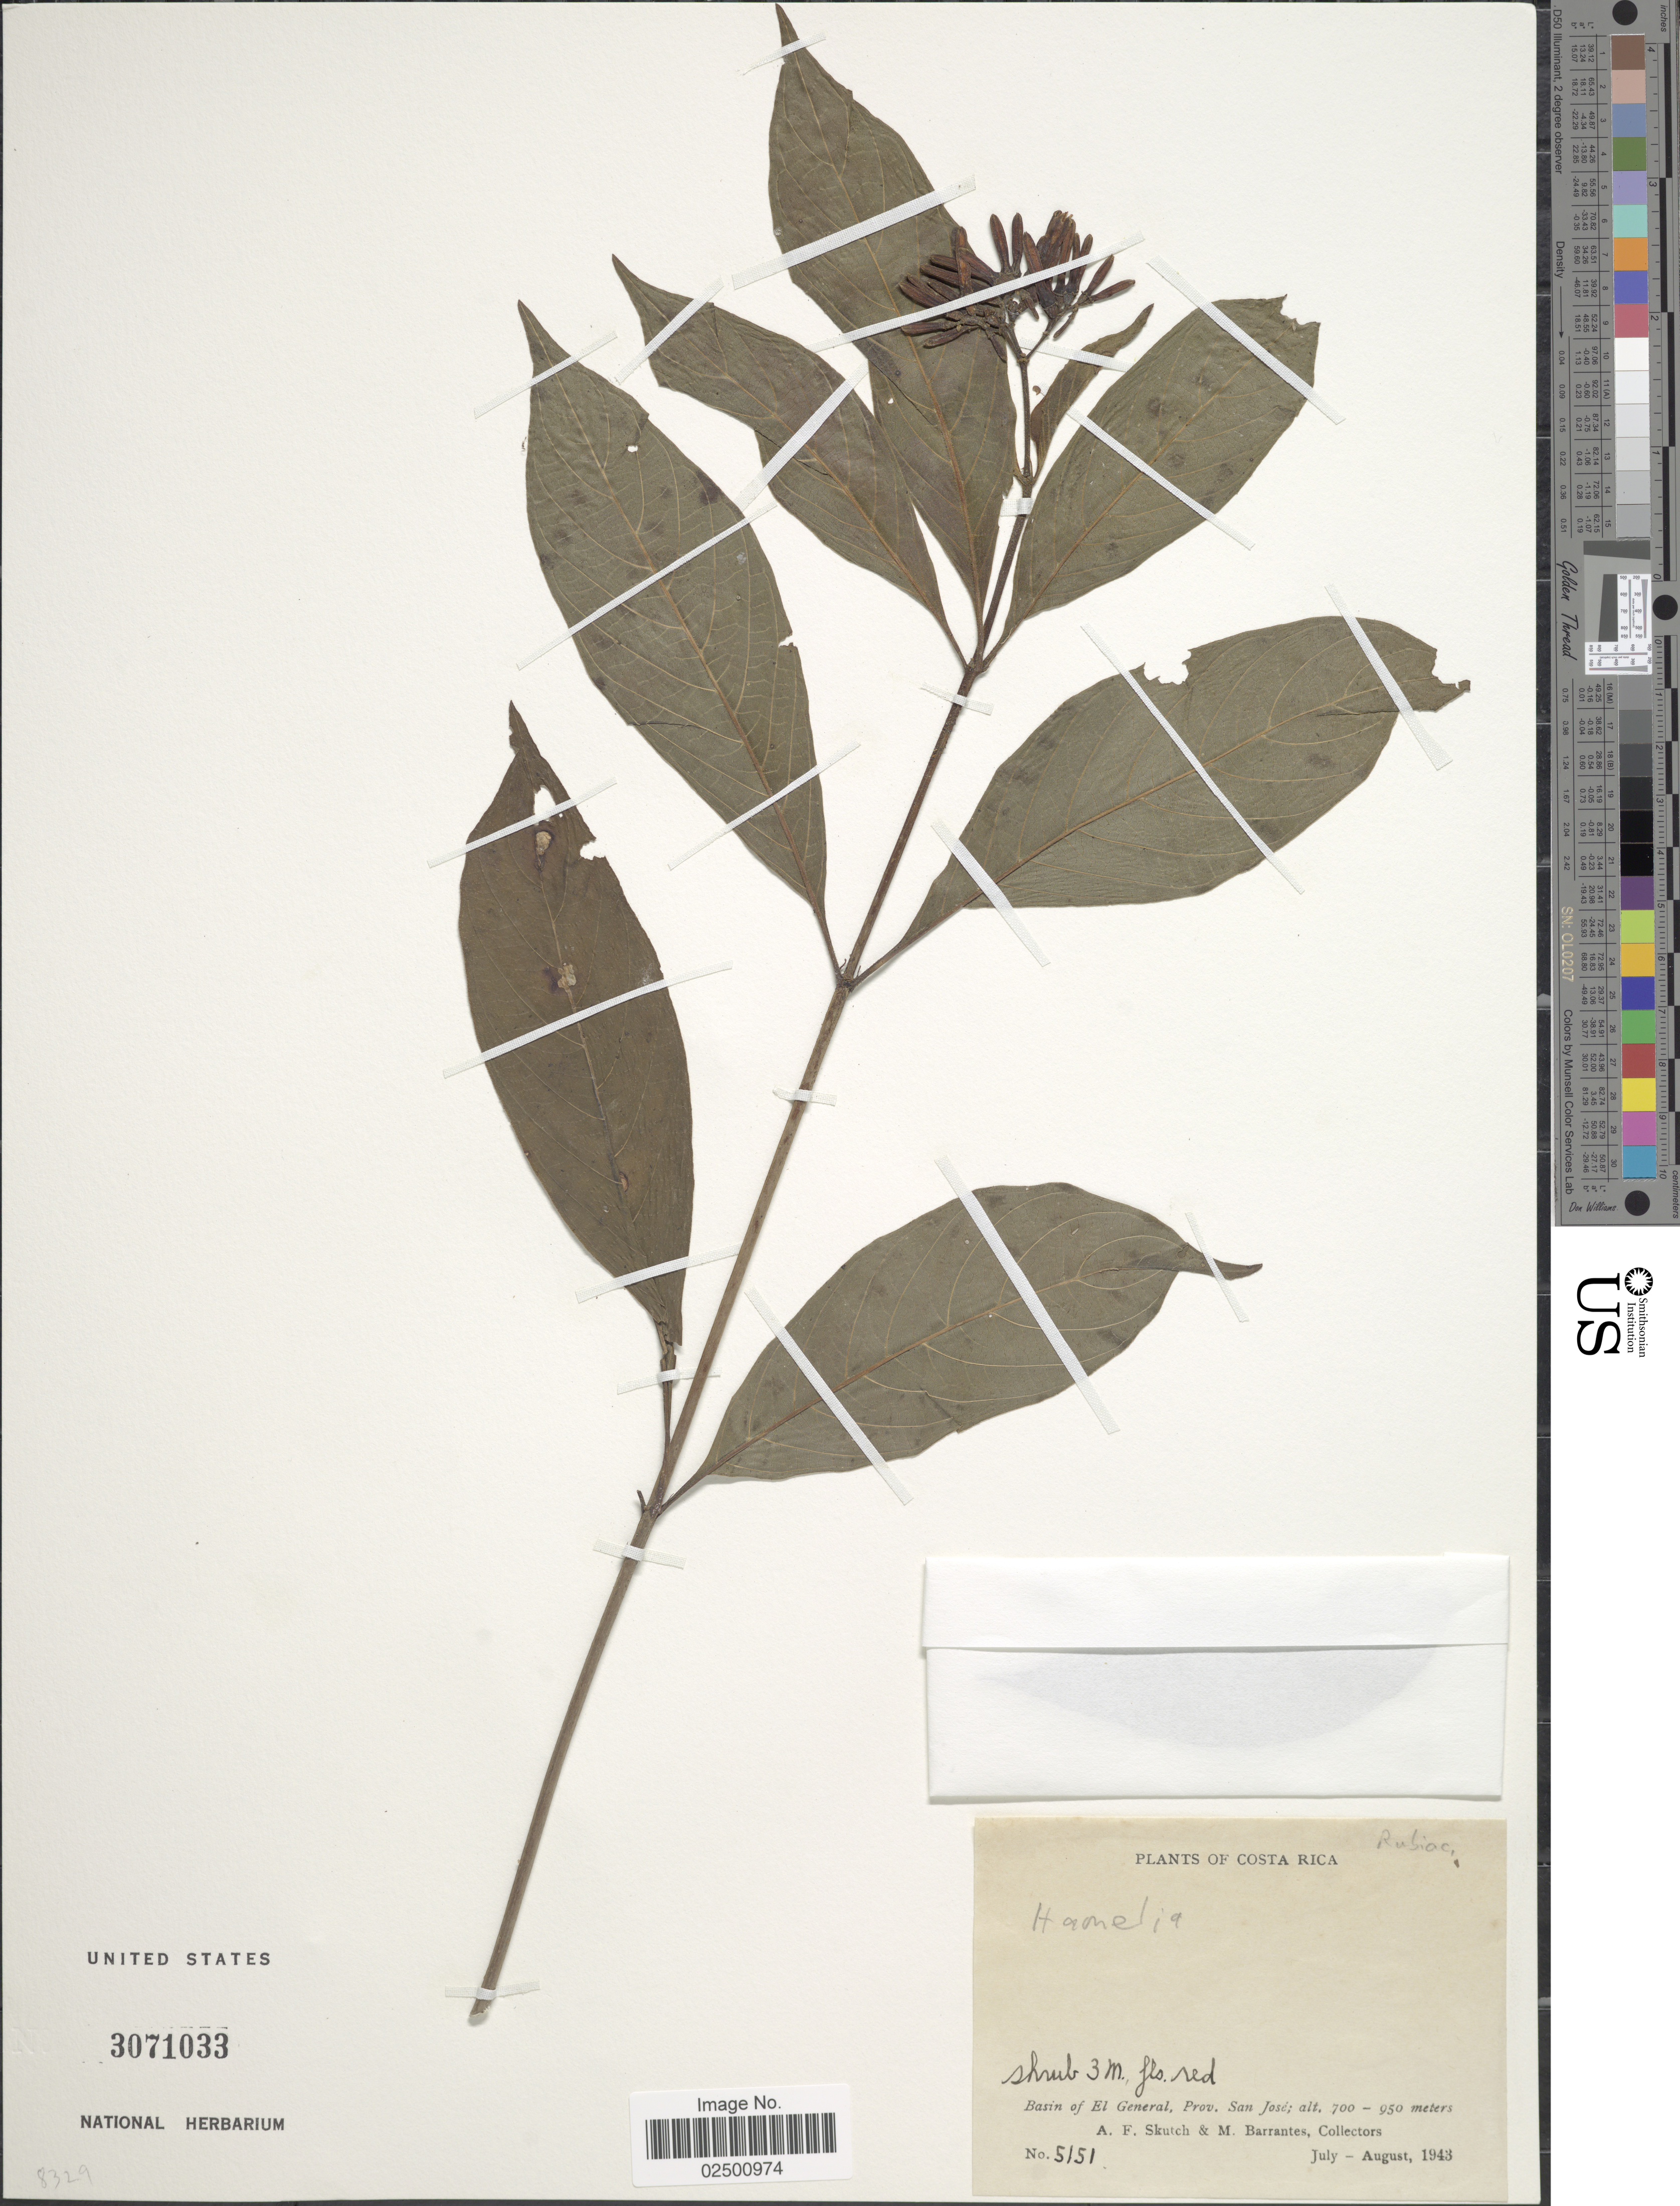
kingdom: Plantae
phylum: Tracheophyta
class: Magnoliopsida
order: Gentianales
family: Rubiaceae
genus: Hamelia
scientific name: Hamelia sp.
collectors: A. F. Skutch & M. Barrantes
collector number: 5151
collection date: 1943-07/1943-08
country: Costa Rica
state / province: San José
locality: Basin of El General, Prov. San Jose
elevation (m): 700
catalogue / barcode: US 3071033